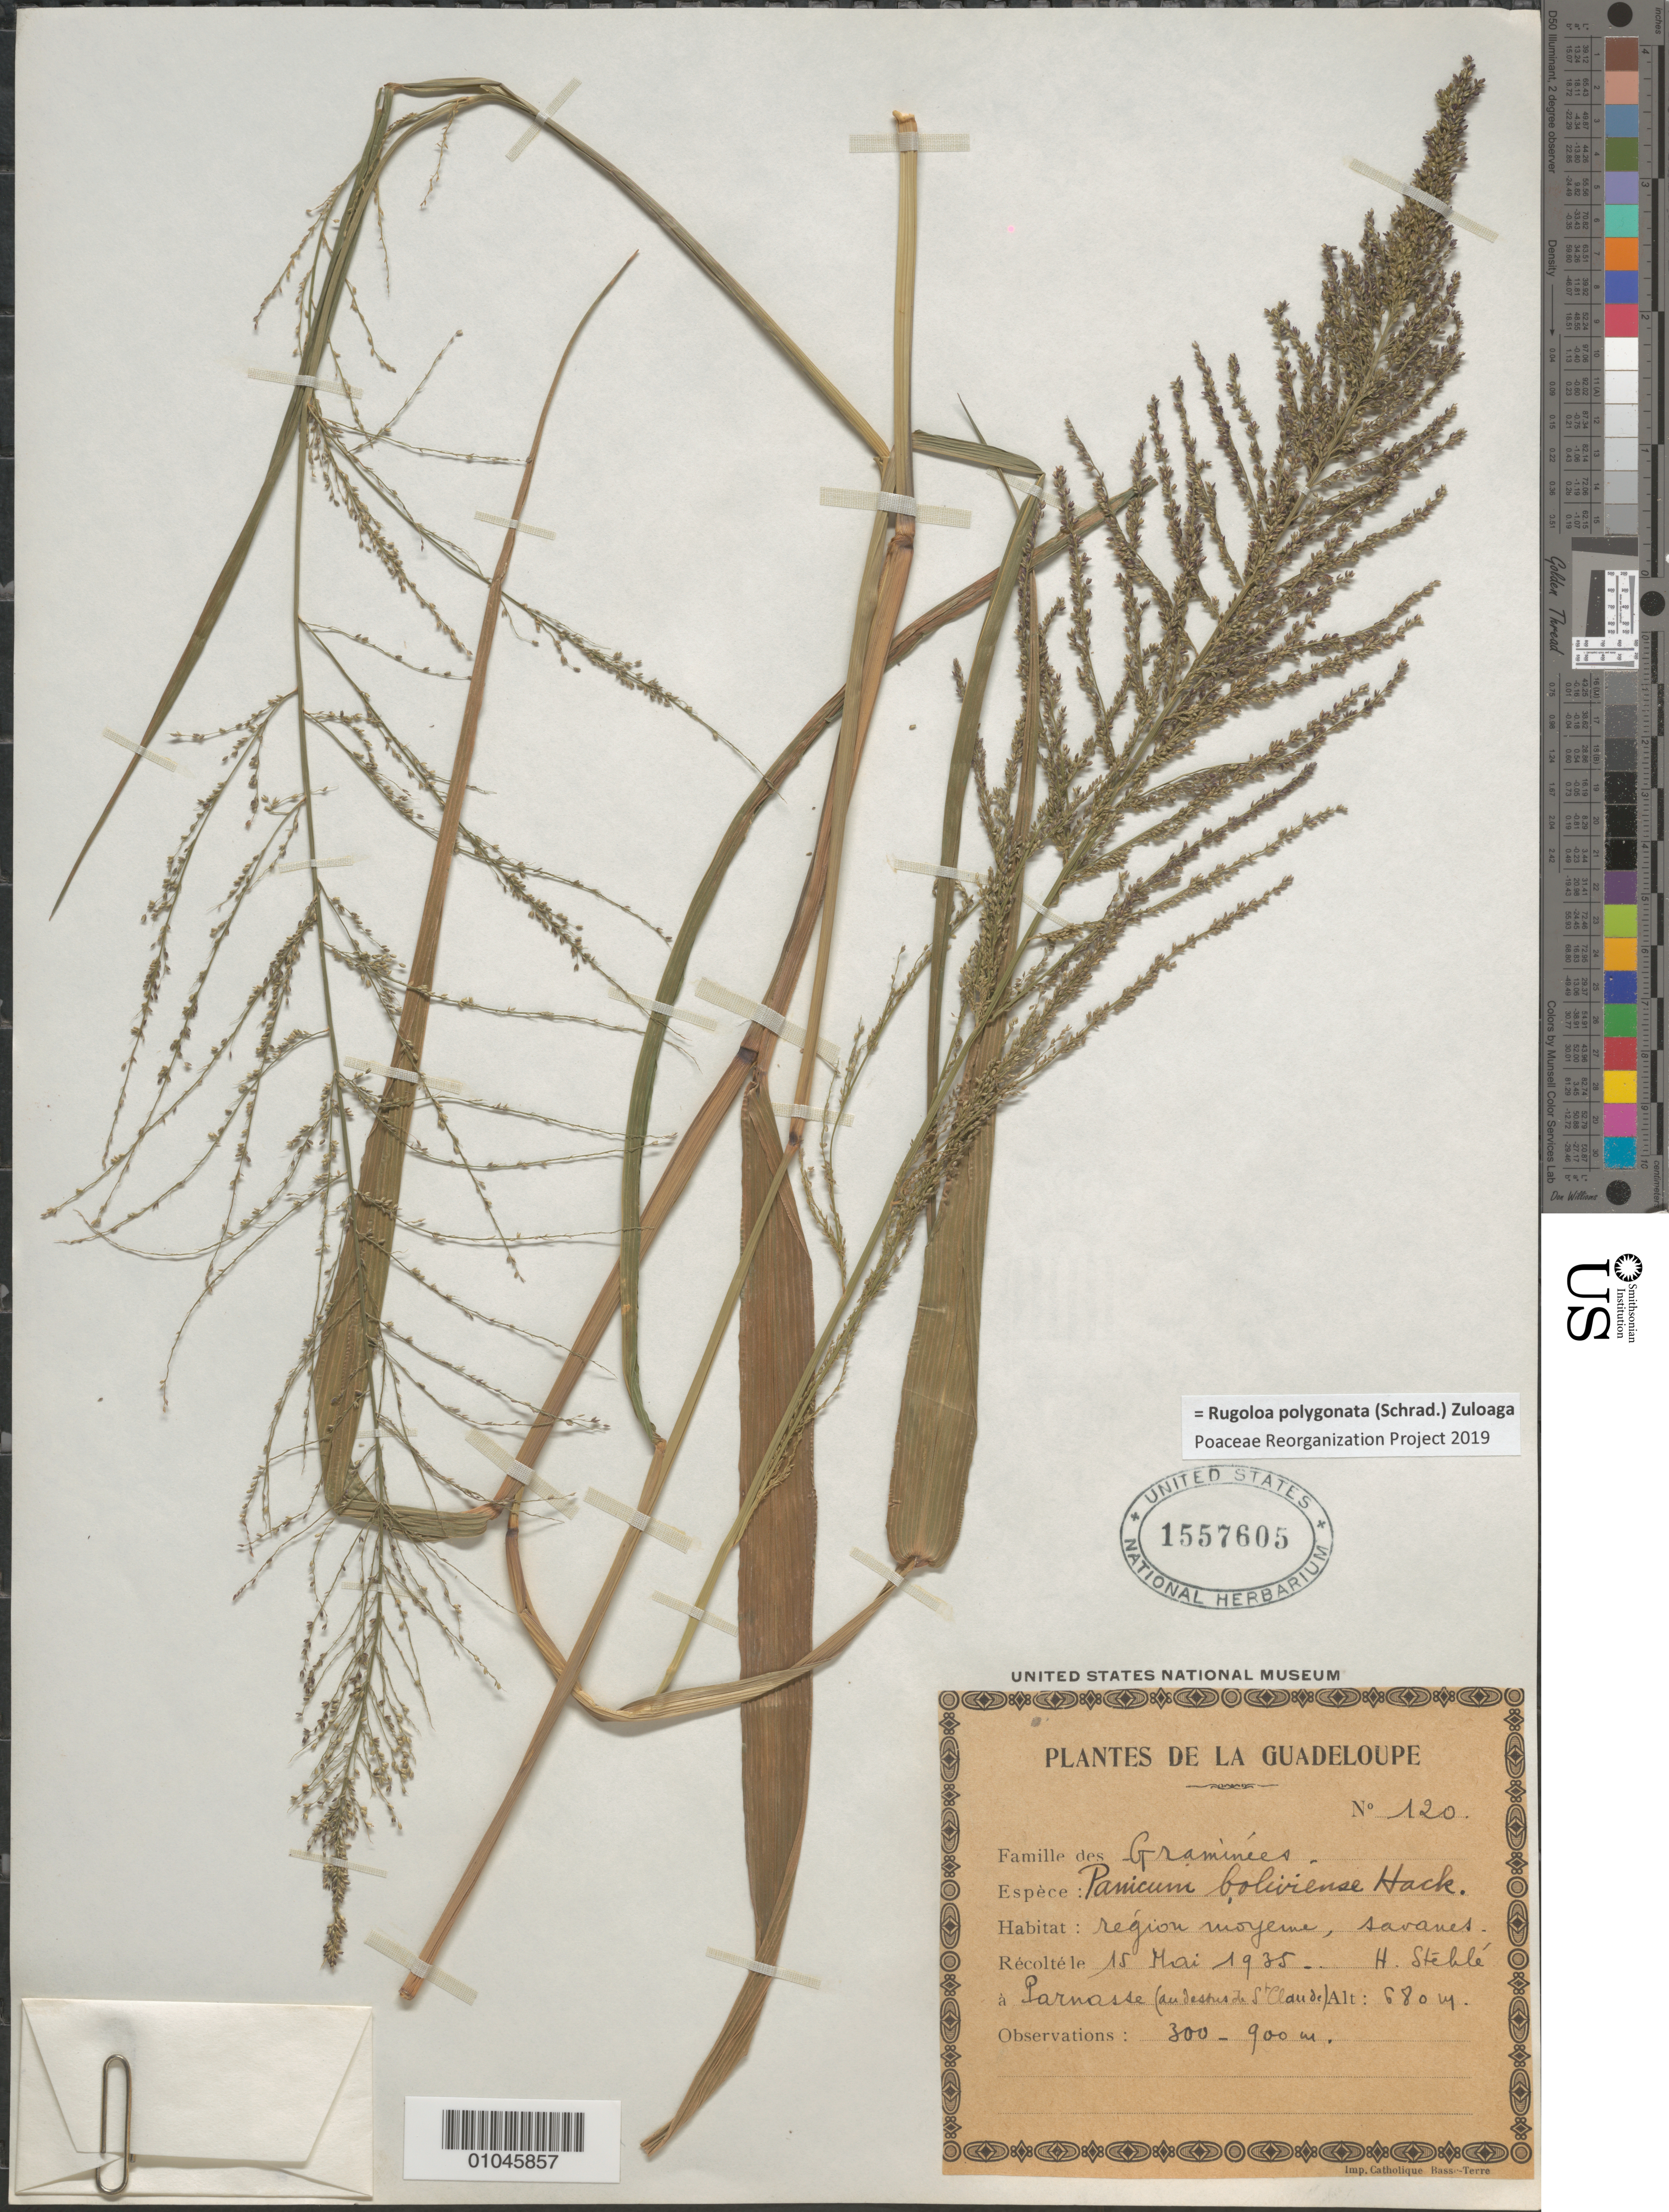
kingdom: Plantae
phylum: Tracheophyta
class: Liliopsida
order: Poales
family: Poaceae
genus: Panicum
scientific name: Panicum boliviense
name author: Hack.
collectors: H. Stehlé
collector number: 120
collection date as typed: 15 May 1935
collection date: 1935-05-15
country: Guadeloupe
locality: Region moyene, Saranes. Parmasse St. Claude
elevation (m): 680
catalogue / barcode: US 1557605